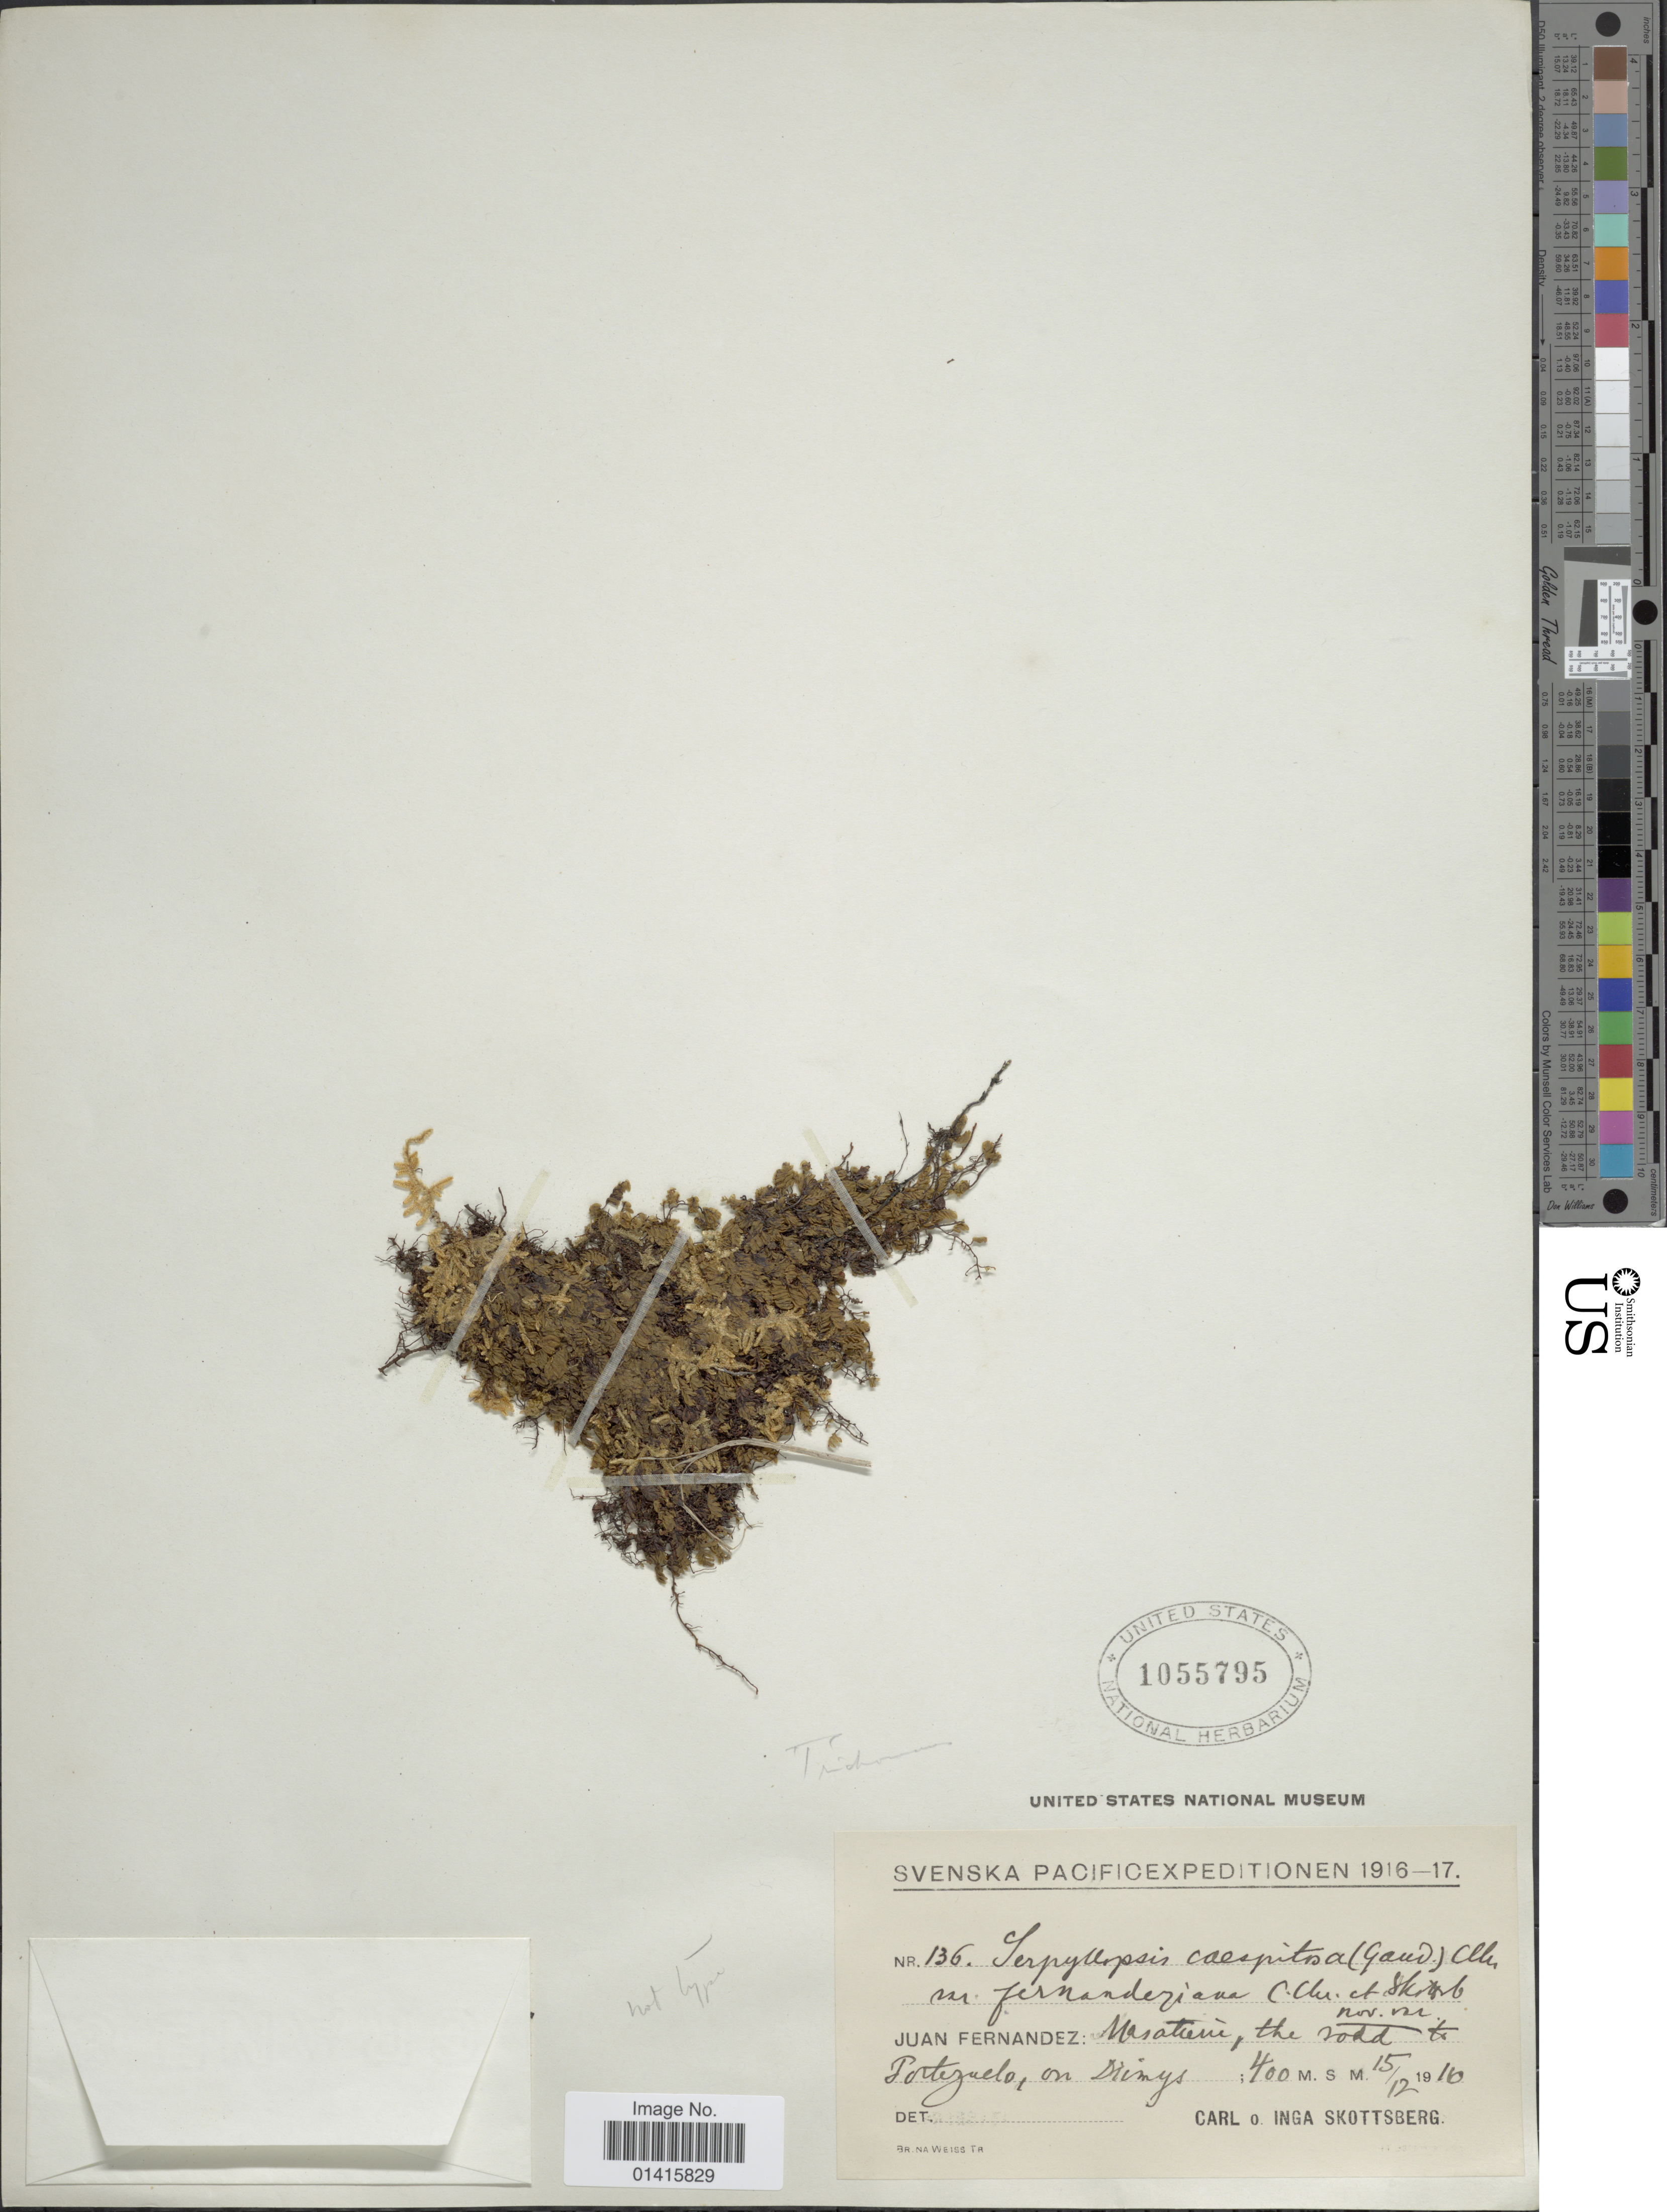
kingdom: Plantae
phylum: Tracheophyta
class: Polypodiopsida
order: Hymenophyllales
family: Hymenophyllaceae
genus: Hymenophyllum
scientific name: Hymenophyllum caespitosum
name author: Gaudich.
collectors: C. Skottsberg & I. Skottsberg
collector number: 136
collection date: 1910-12-15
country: Chile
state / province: Valparaíso (V)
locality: Juan Fernandez: Masatierra, the road to Portezuelo.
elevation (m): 400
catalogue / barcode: US 1055795